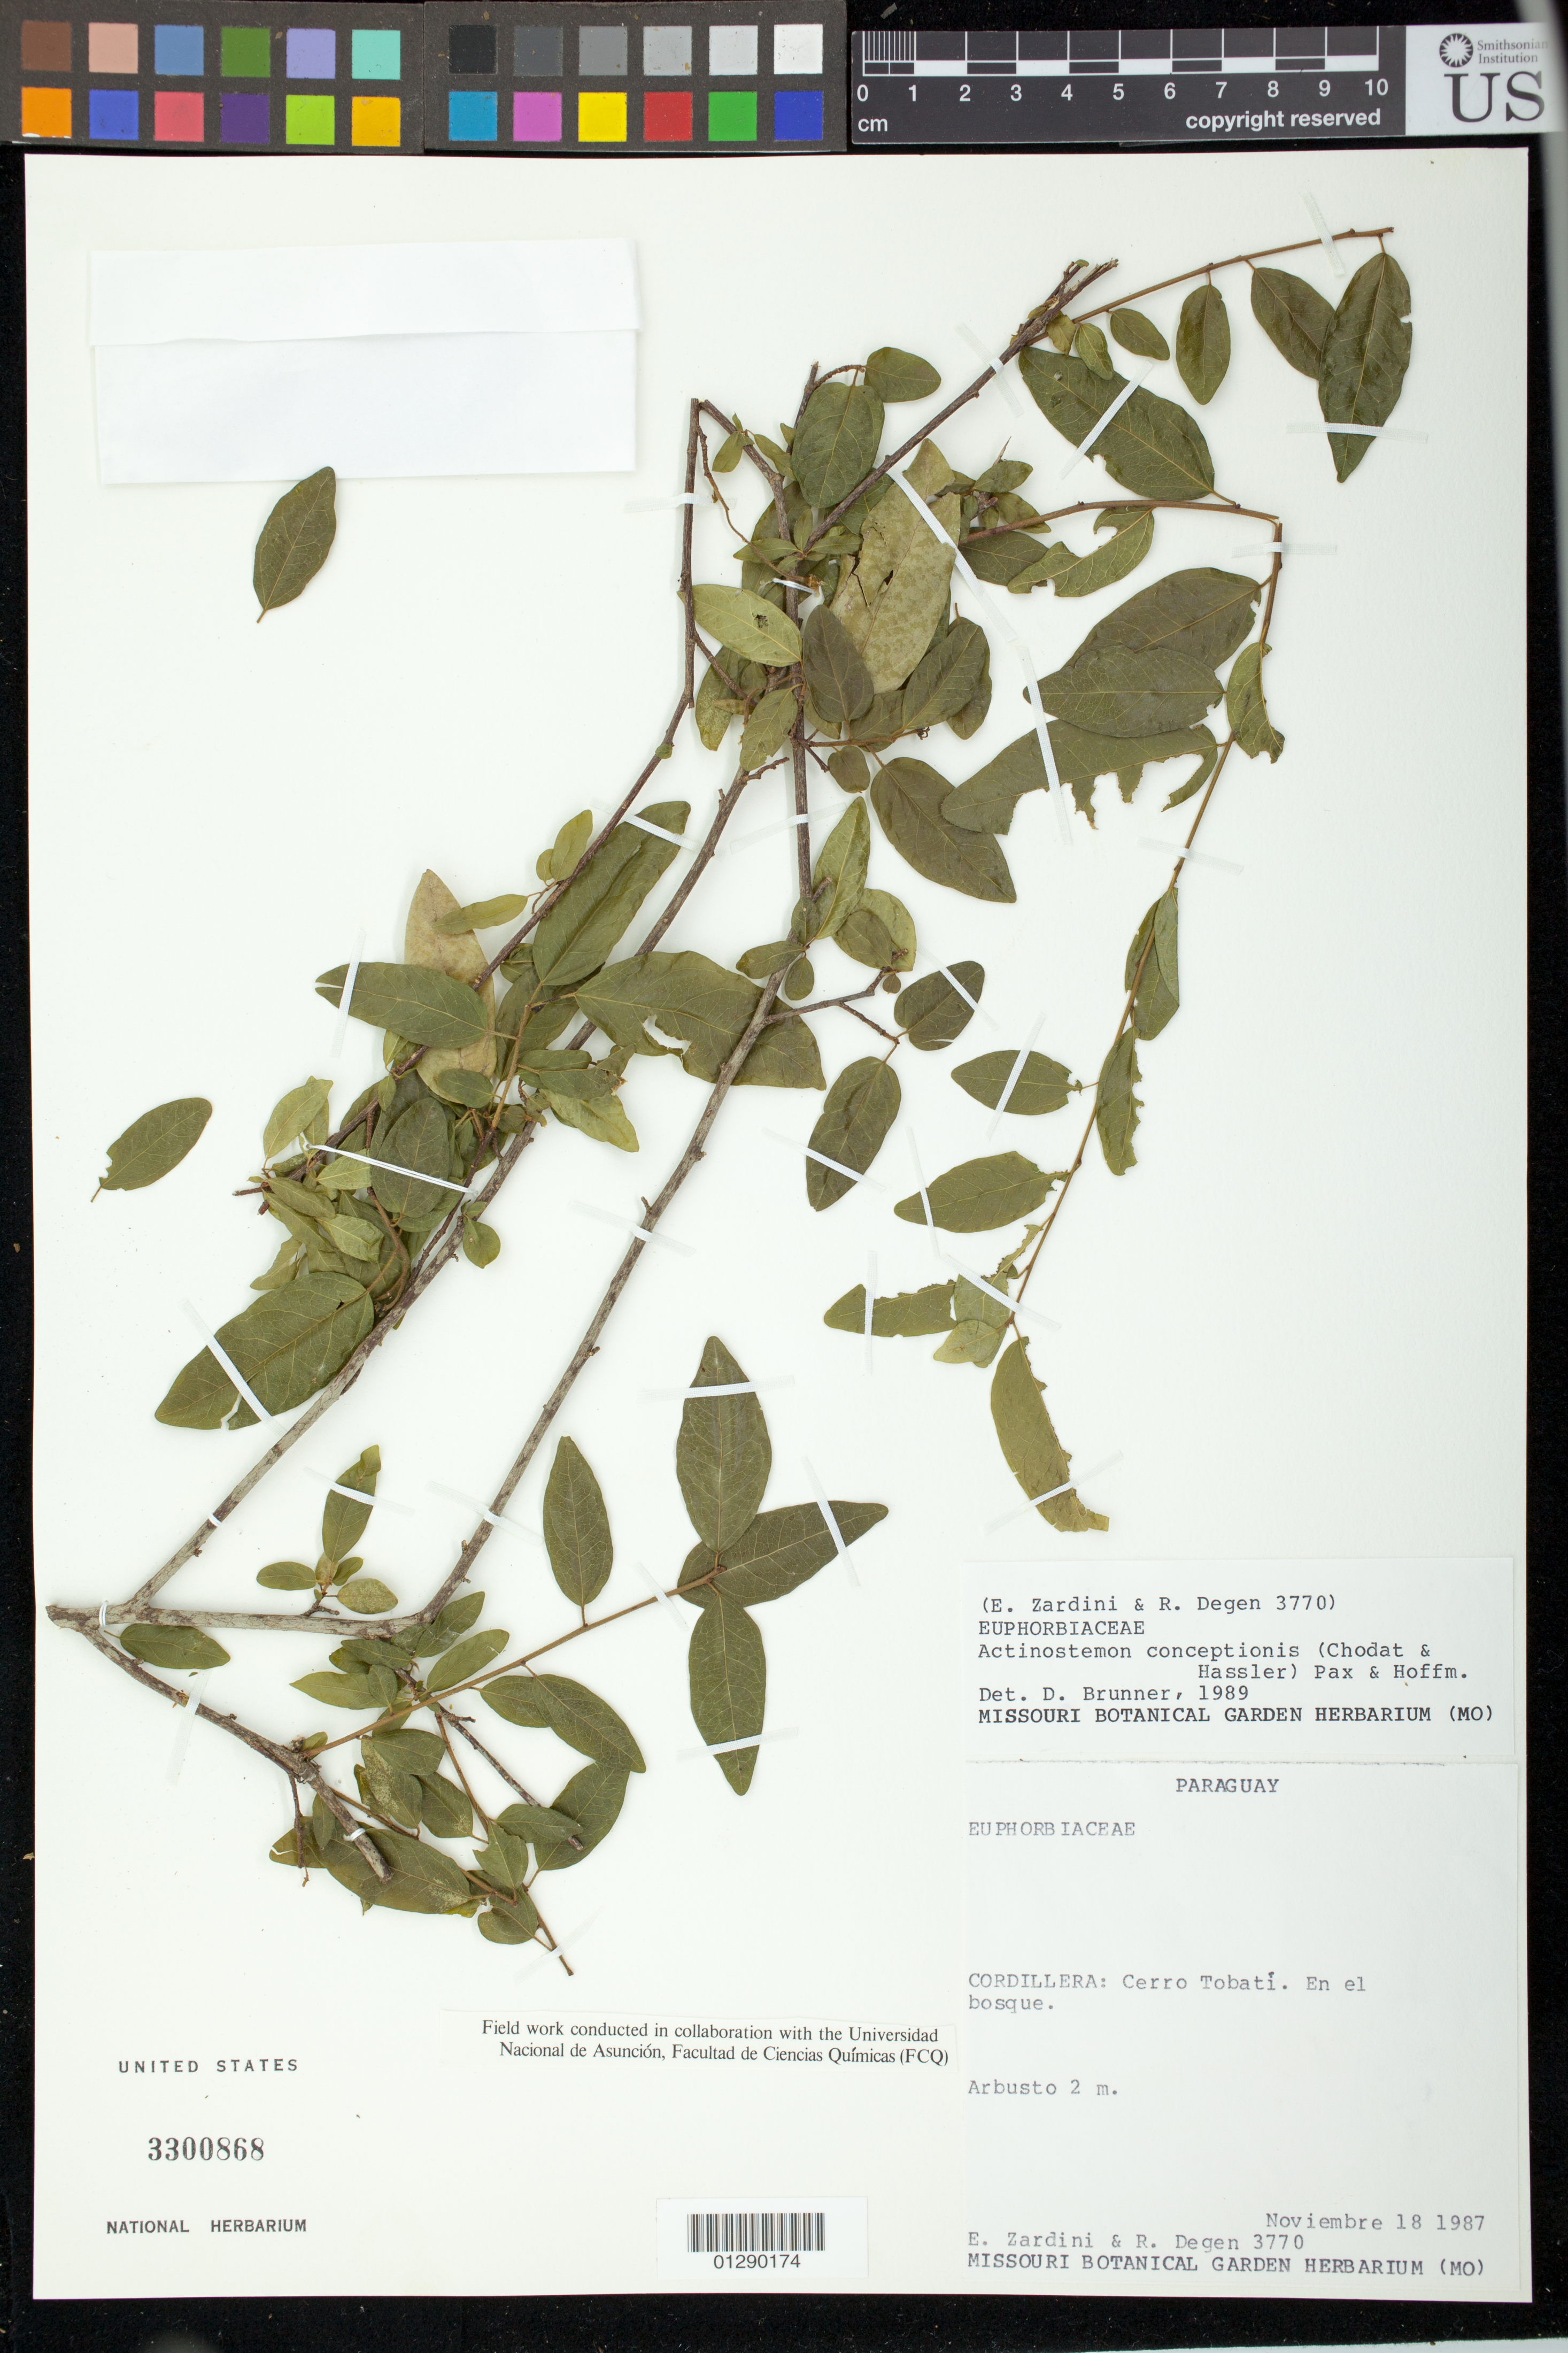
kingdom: Plantae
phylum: Tracheophyta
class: Magnoliopsida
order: Malpighiales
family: Euphorbiaceae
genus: Actinostemon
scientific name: Actinostemon concepcionis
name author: (Chodat & Hassl.) Hochr.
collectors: E. M. Zardini & R. Degen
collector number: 3770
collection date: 1987-11-18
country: Paraguay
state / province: Cordillera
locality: Cerro Tobati. En el bosque.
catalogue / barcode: US 3300868